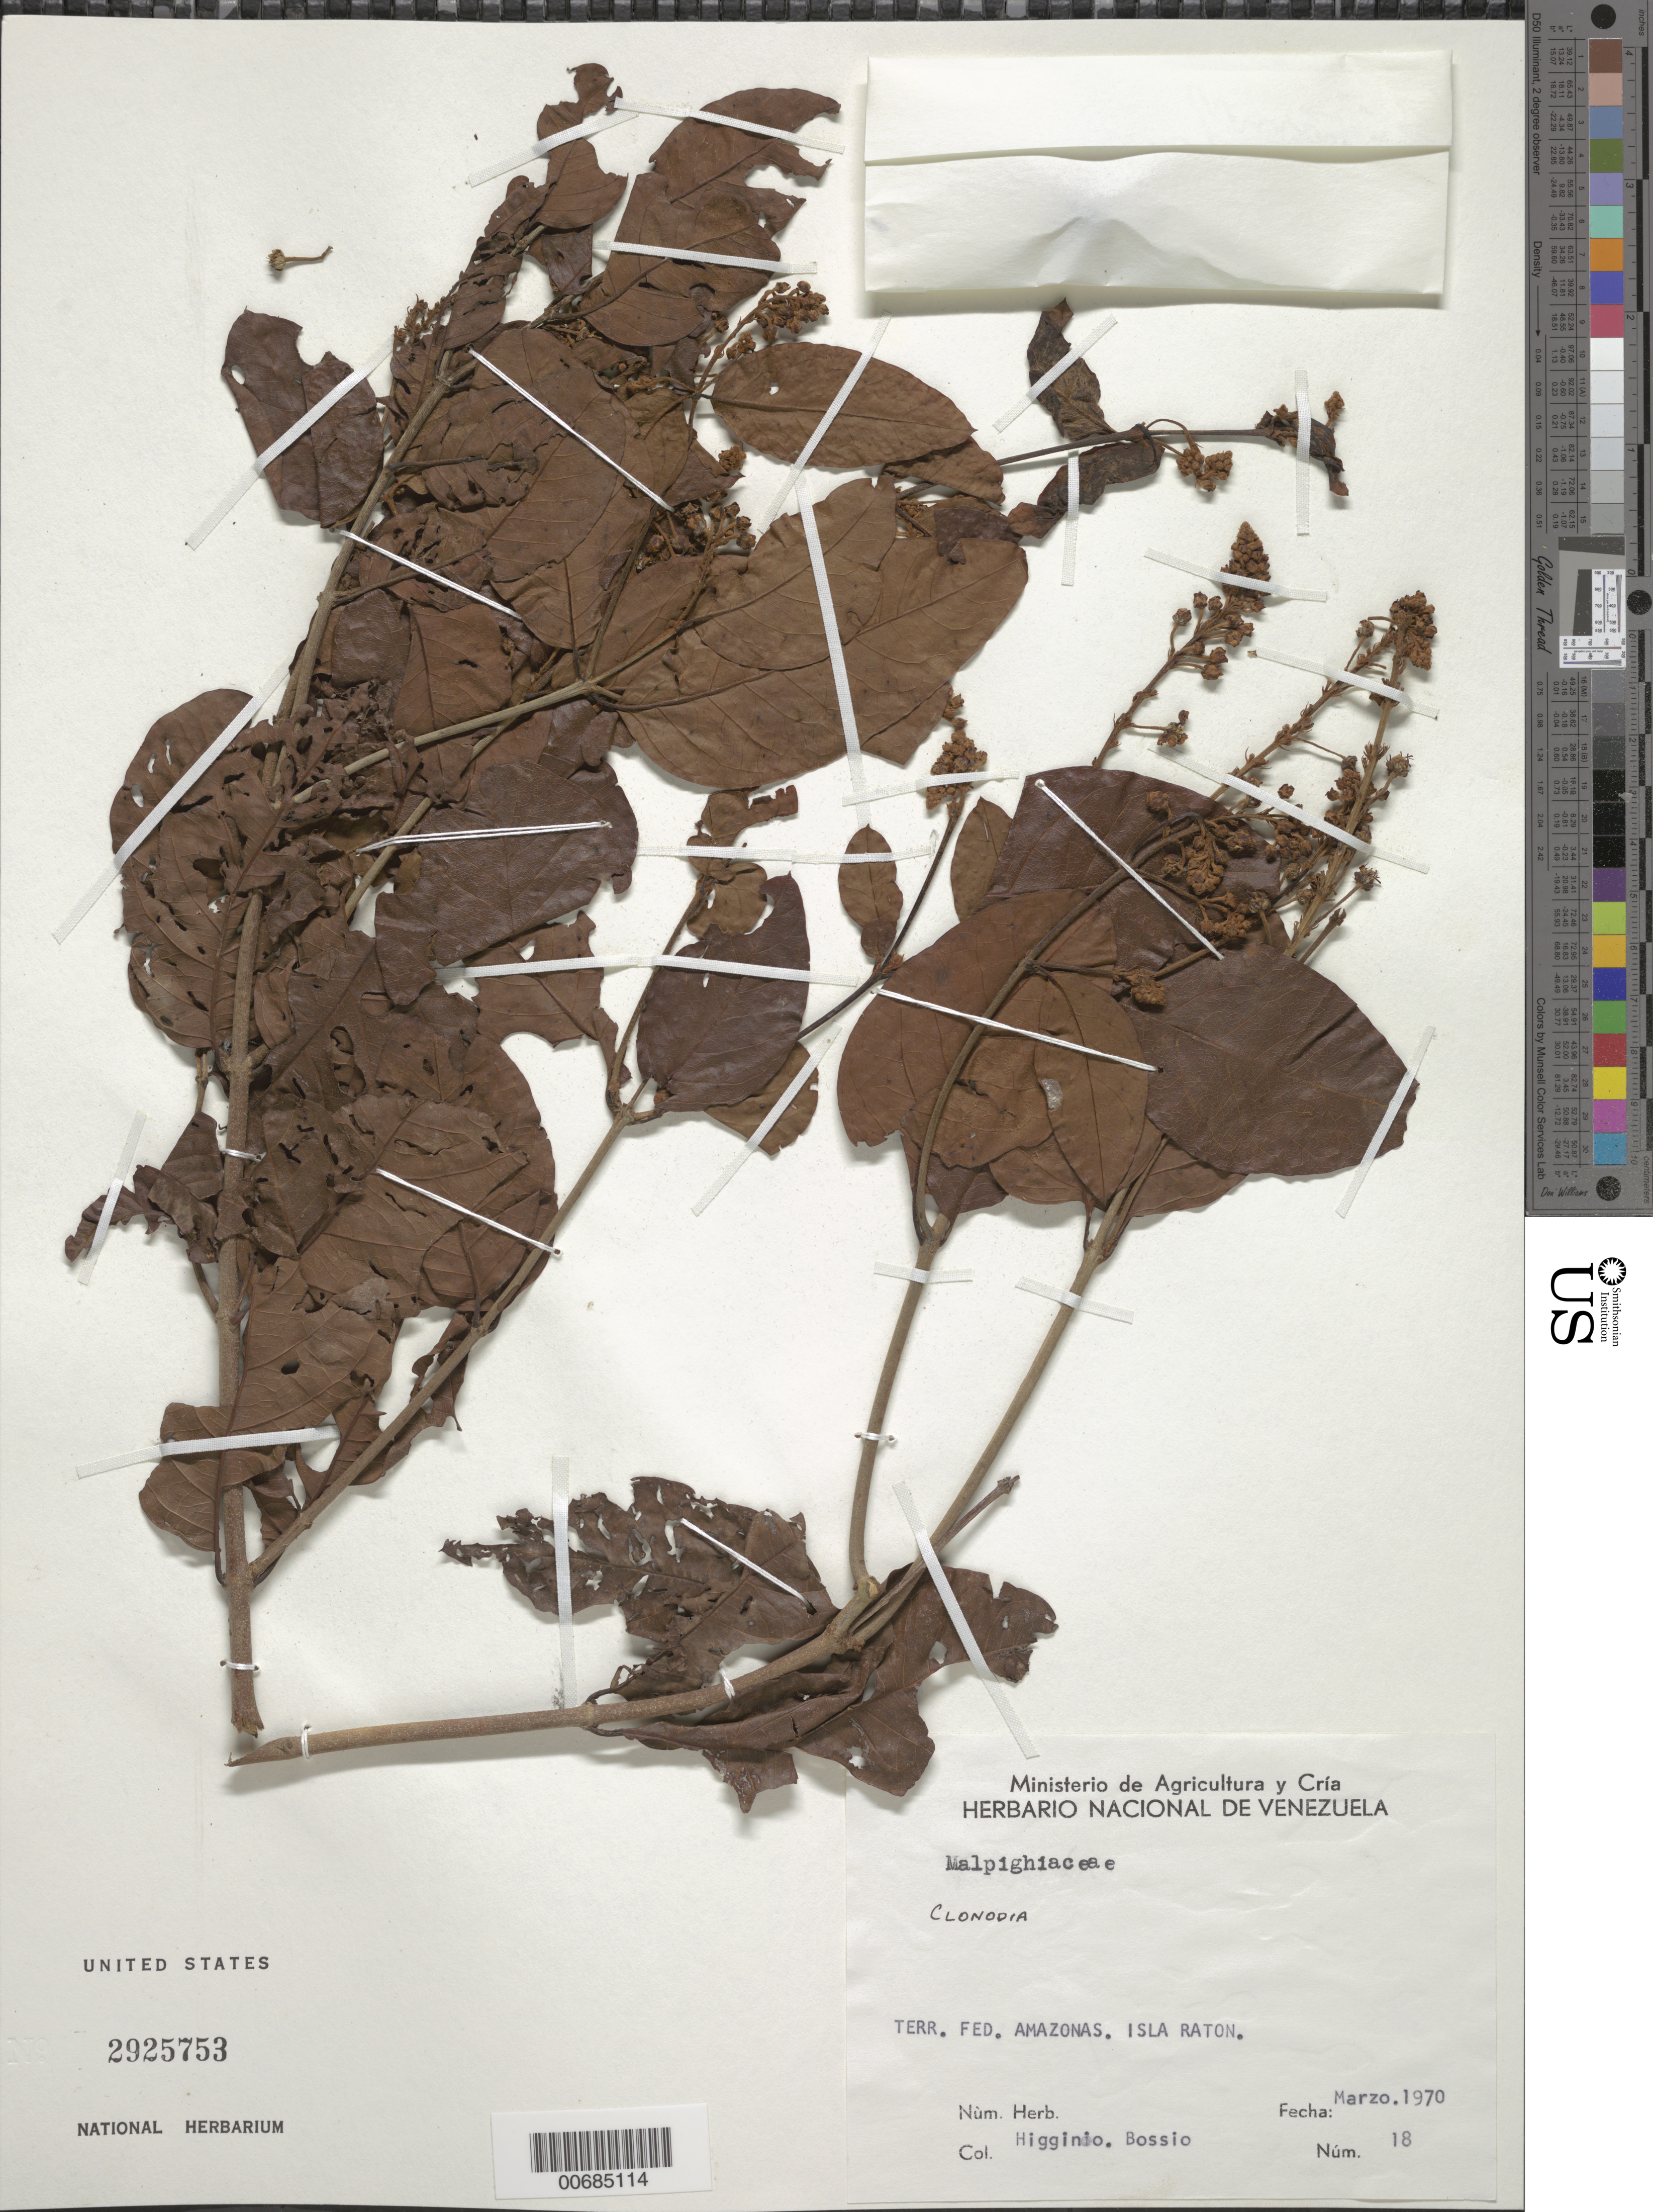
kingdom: Plantae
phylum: Tracheophyta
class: Magnoliopsida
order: Malpighiales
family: Malpighiaceae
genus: Heteropterys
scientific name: Heteropterys complicata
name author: (Kunth) W.R. Anderson & C. Davis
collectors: H. Bossio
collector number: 18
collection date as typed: Mar-70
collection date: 1970-03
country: Venezuela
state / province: Amazonas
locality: Isla Ratón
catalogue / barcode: US 2925753